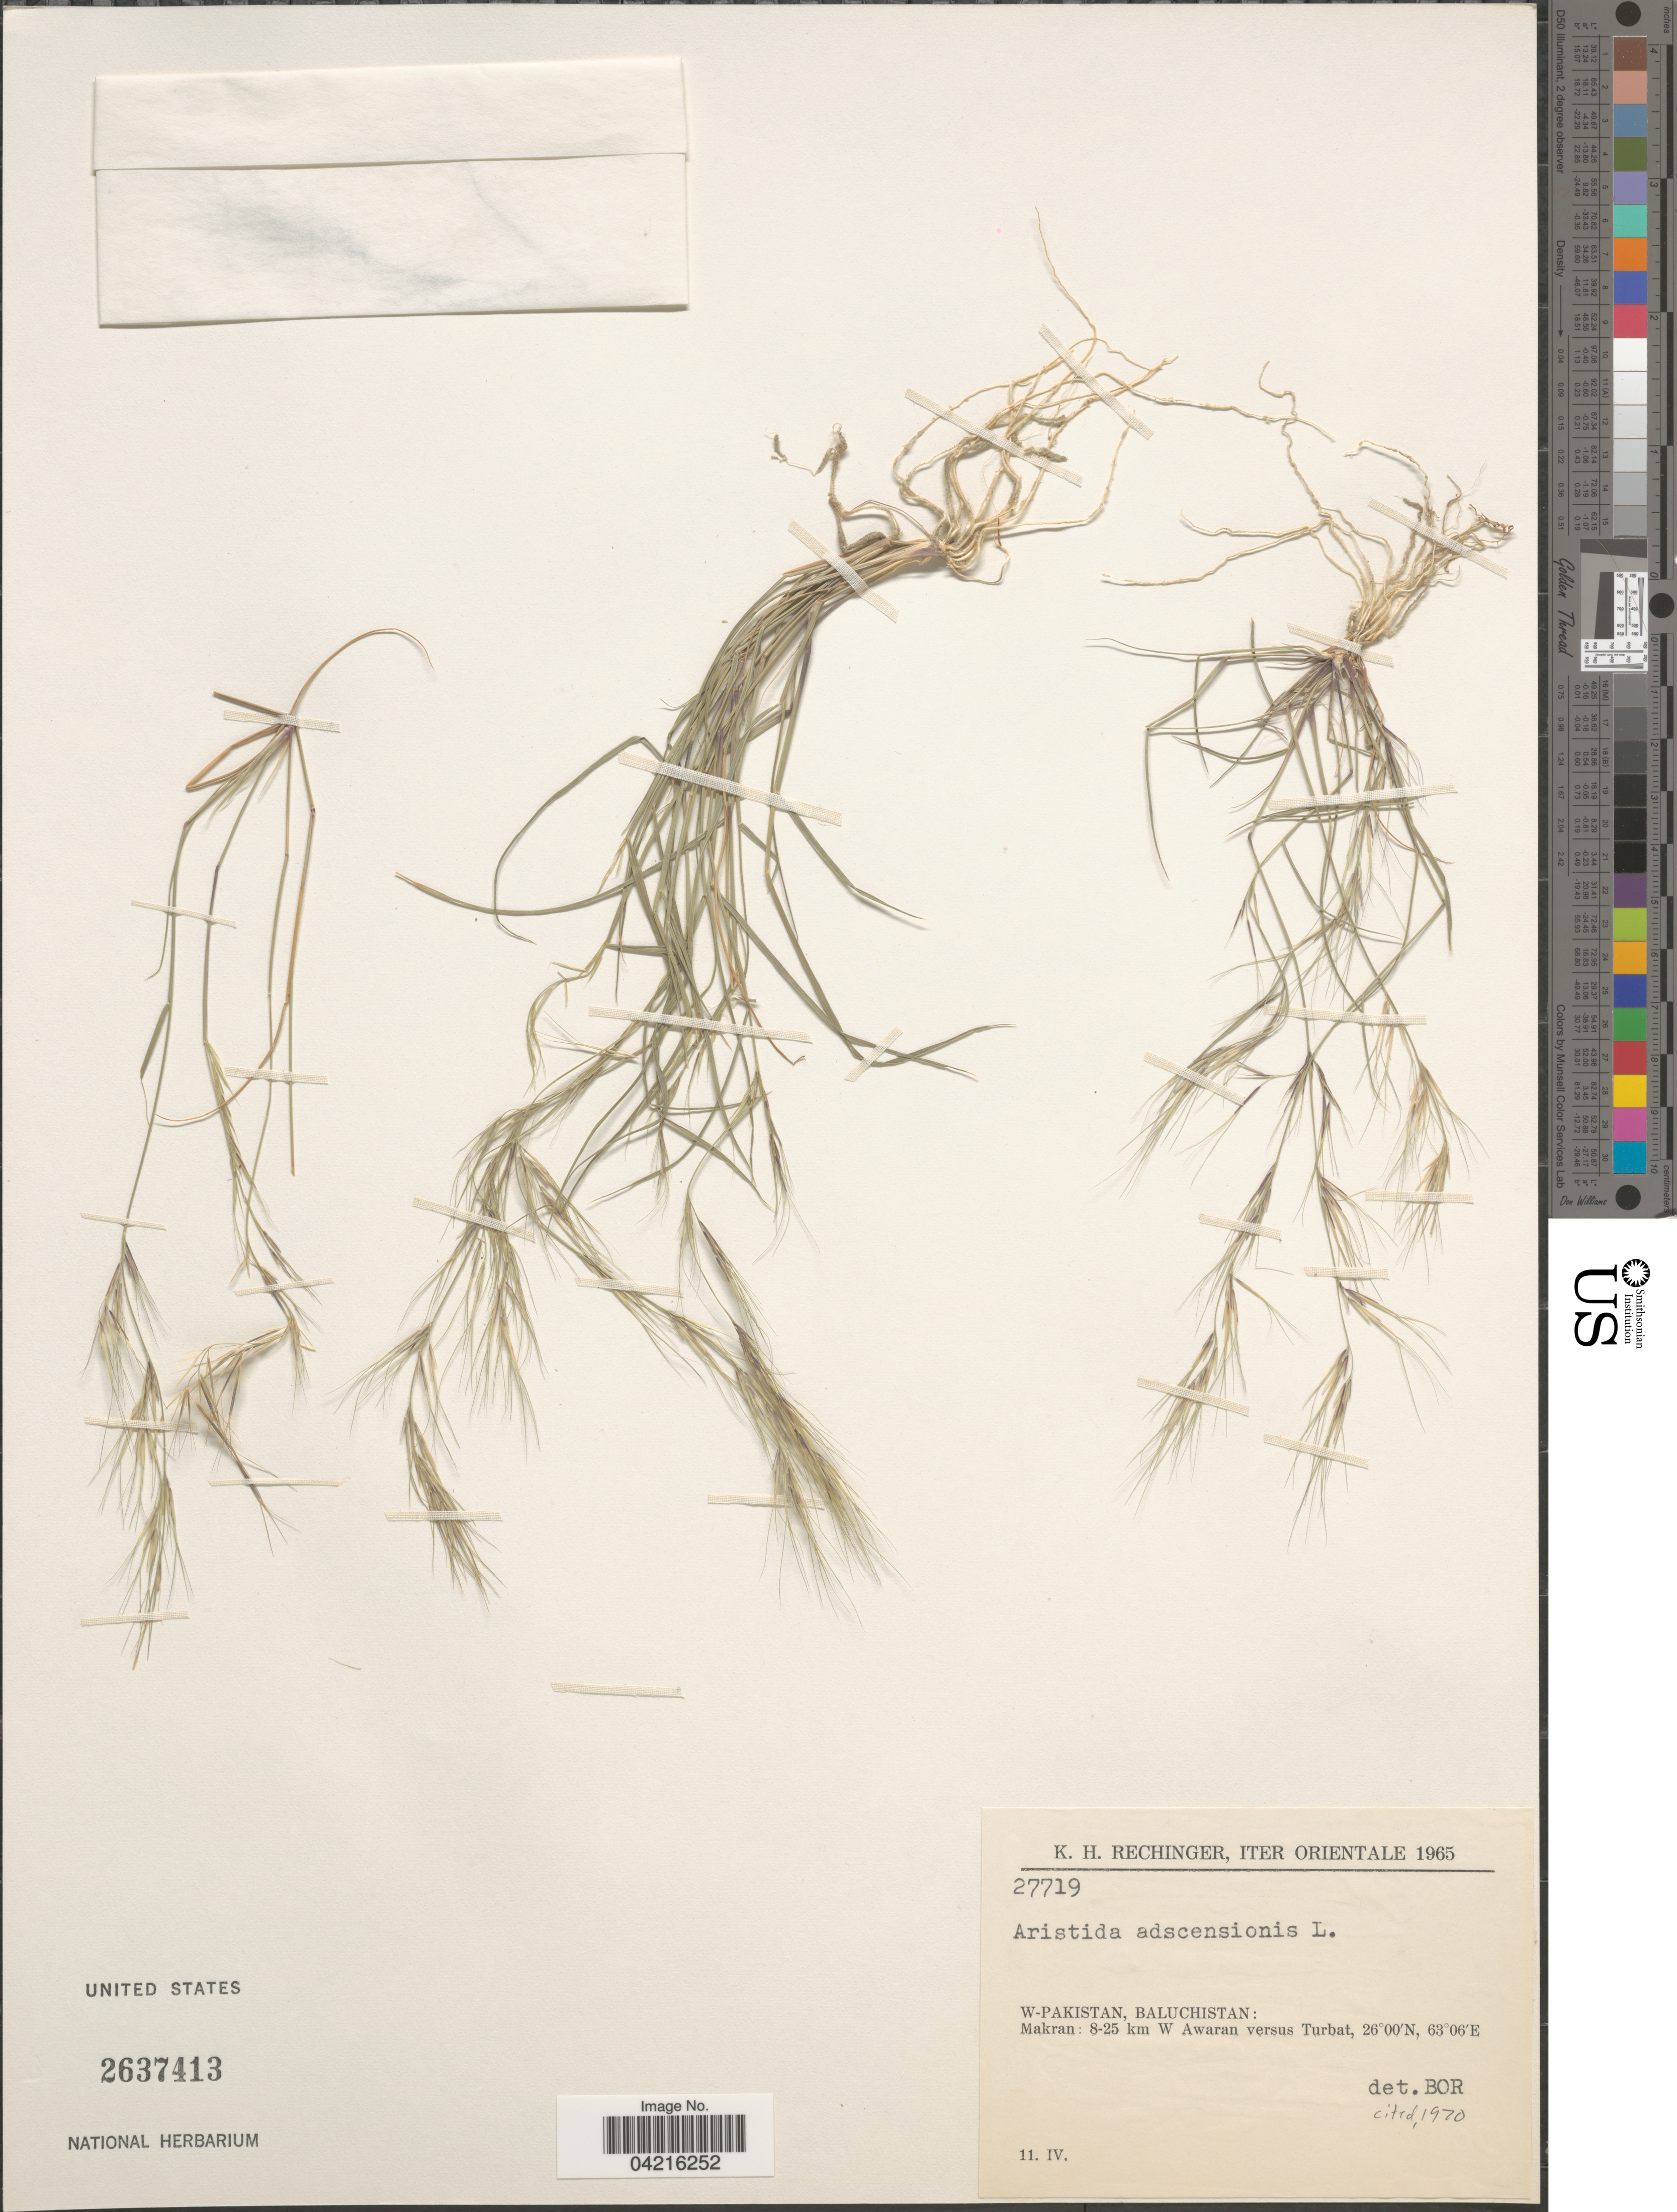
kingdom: Plantae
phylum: Tracheophyta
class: Liliopsida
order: Poales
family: Poaceae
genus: Aristida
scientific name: Aristida adscensionis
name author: L.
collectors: K. H. Rechinger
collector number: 27719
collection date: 1965-04-11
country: Pakistan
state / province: Balochistan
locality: Iter Orientale 1965. W-Pakistan, Baluchistan: Makran: 8-25 km W Awaran versus Turbat.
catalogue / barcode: US 2637413